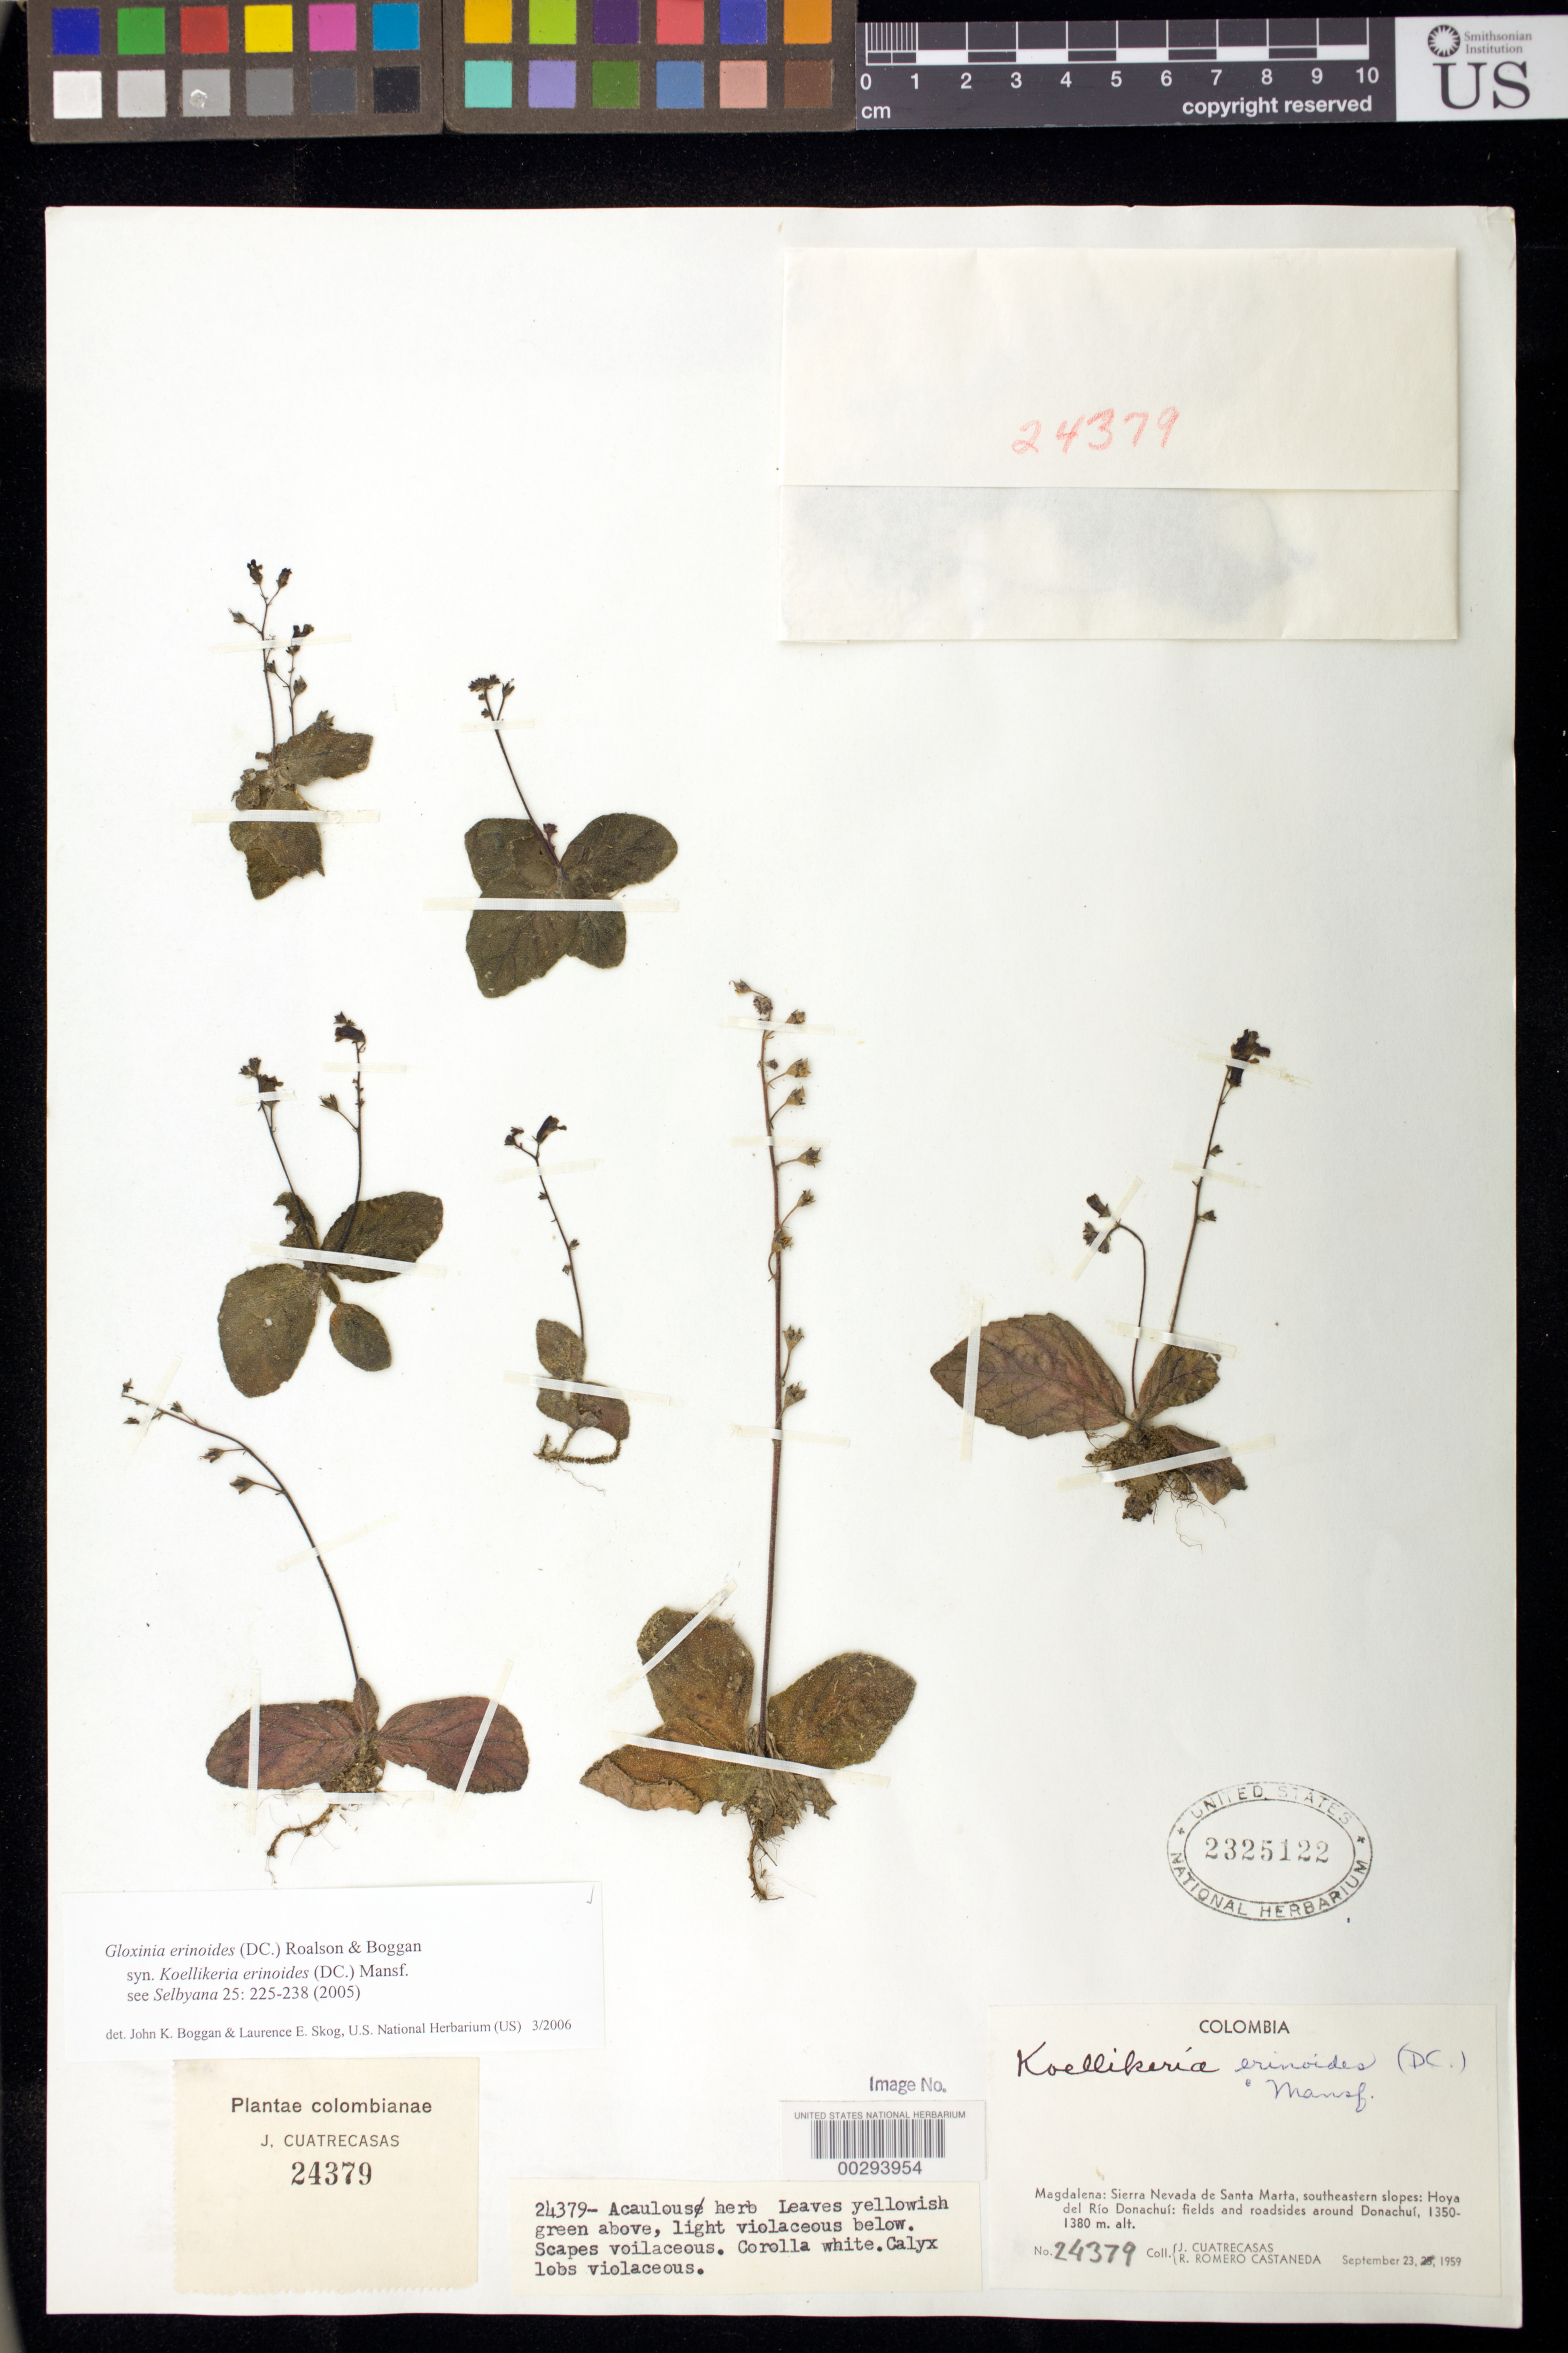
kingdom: Plantae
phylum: Tracheophyta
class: Magnoliopsida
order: Lamiales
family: Gesneriaceae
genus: Gloxinia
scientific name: Gloxinia erinoides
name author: (DC.) Roalson & Boggan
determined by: Boggan, J. K.; Skog, L. E.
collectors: J. Cuatrecasas & R. Romero Castañeda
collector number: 24379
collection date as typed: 23 Sep 1959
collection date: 1959-09-23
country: Colombia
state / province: Magdalena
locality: Sierra Nevada de Santa Marta, southeastern slopes, hoya del Rio Donachui, around Donachui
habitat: Fields and roadsides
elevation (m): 1350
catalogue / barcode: US 2325122